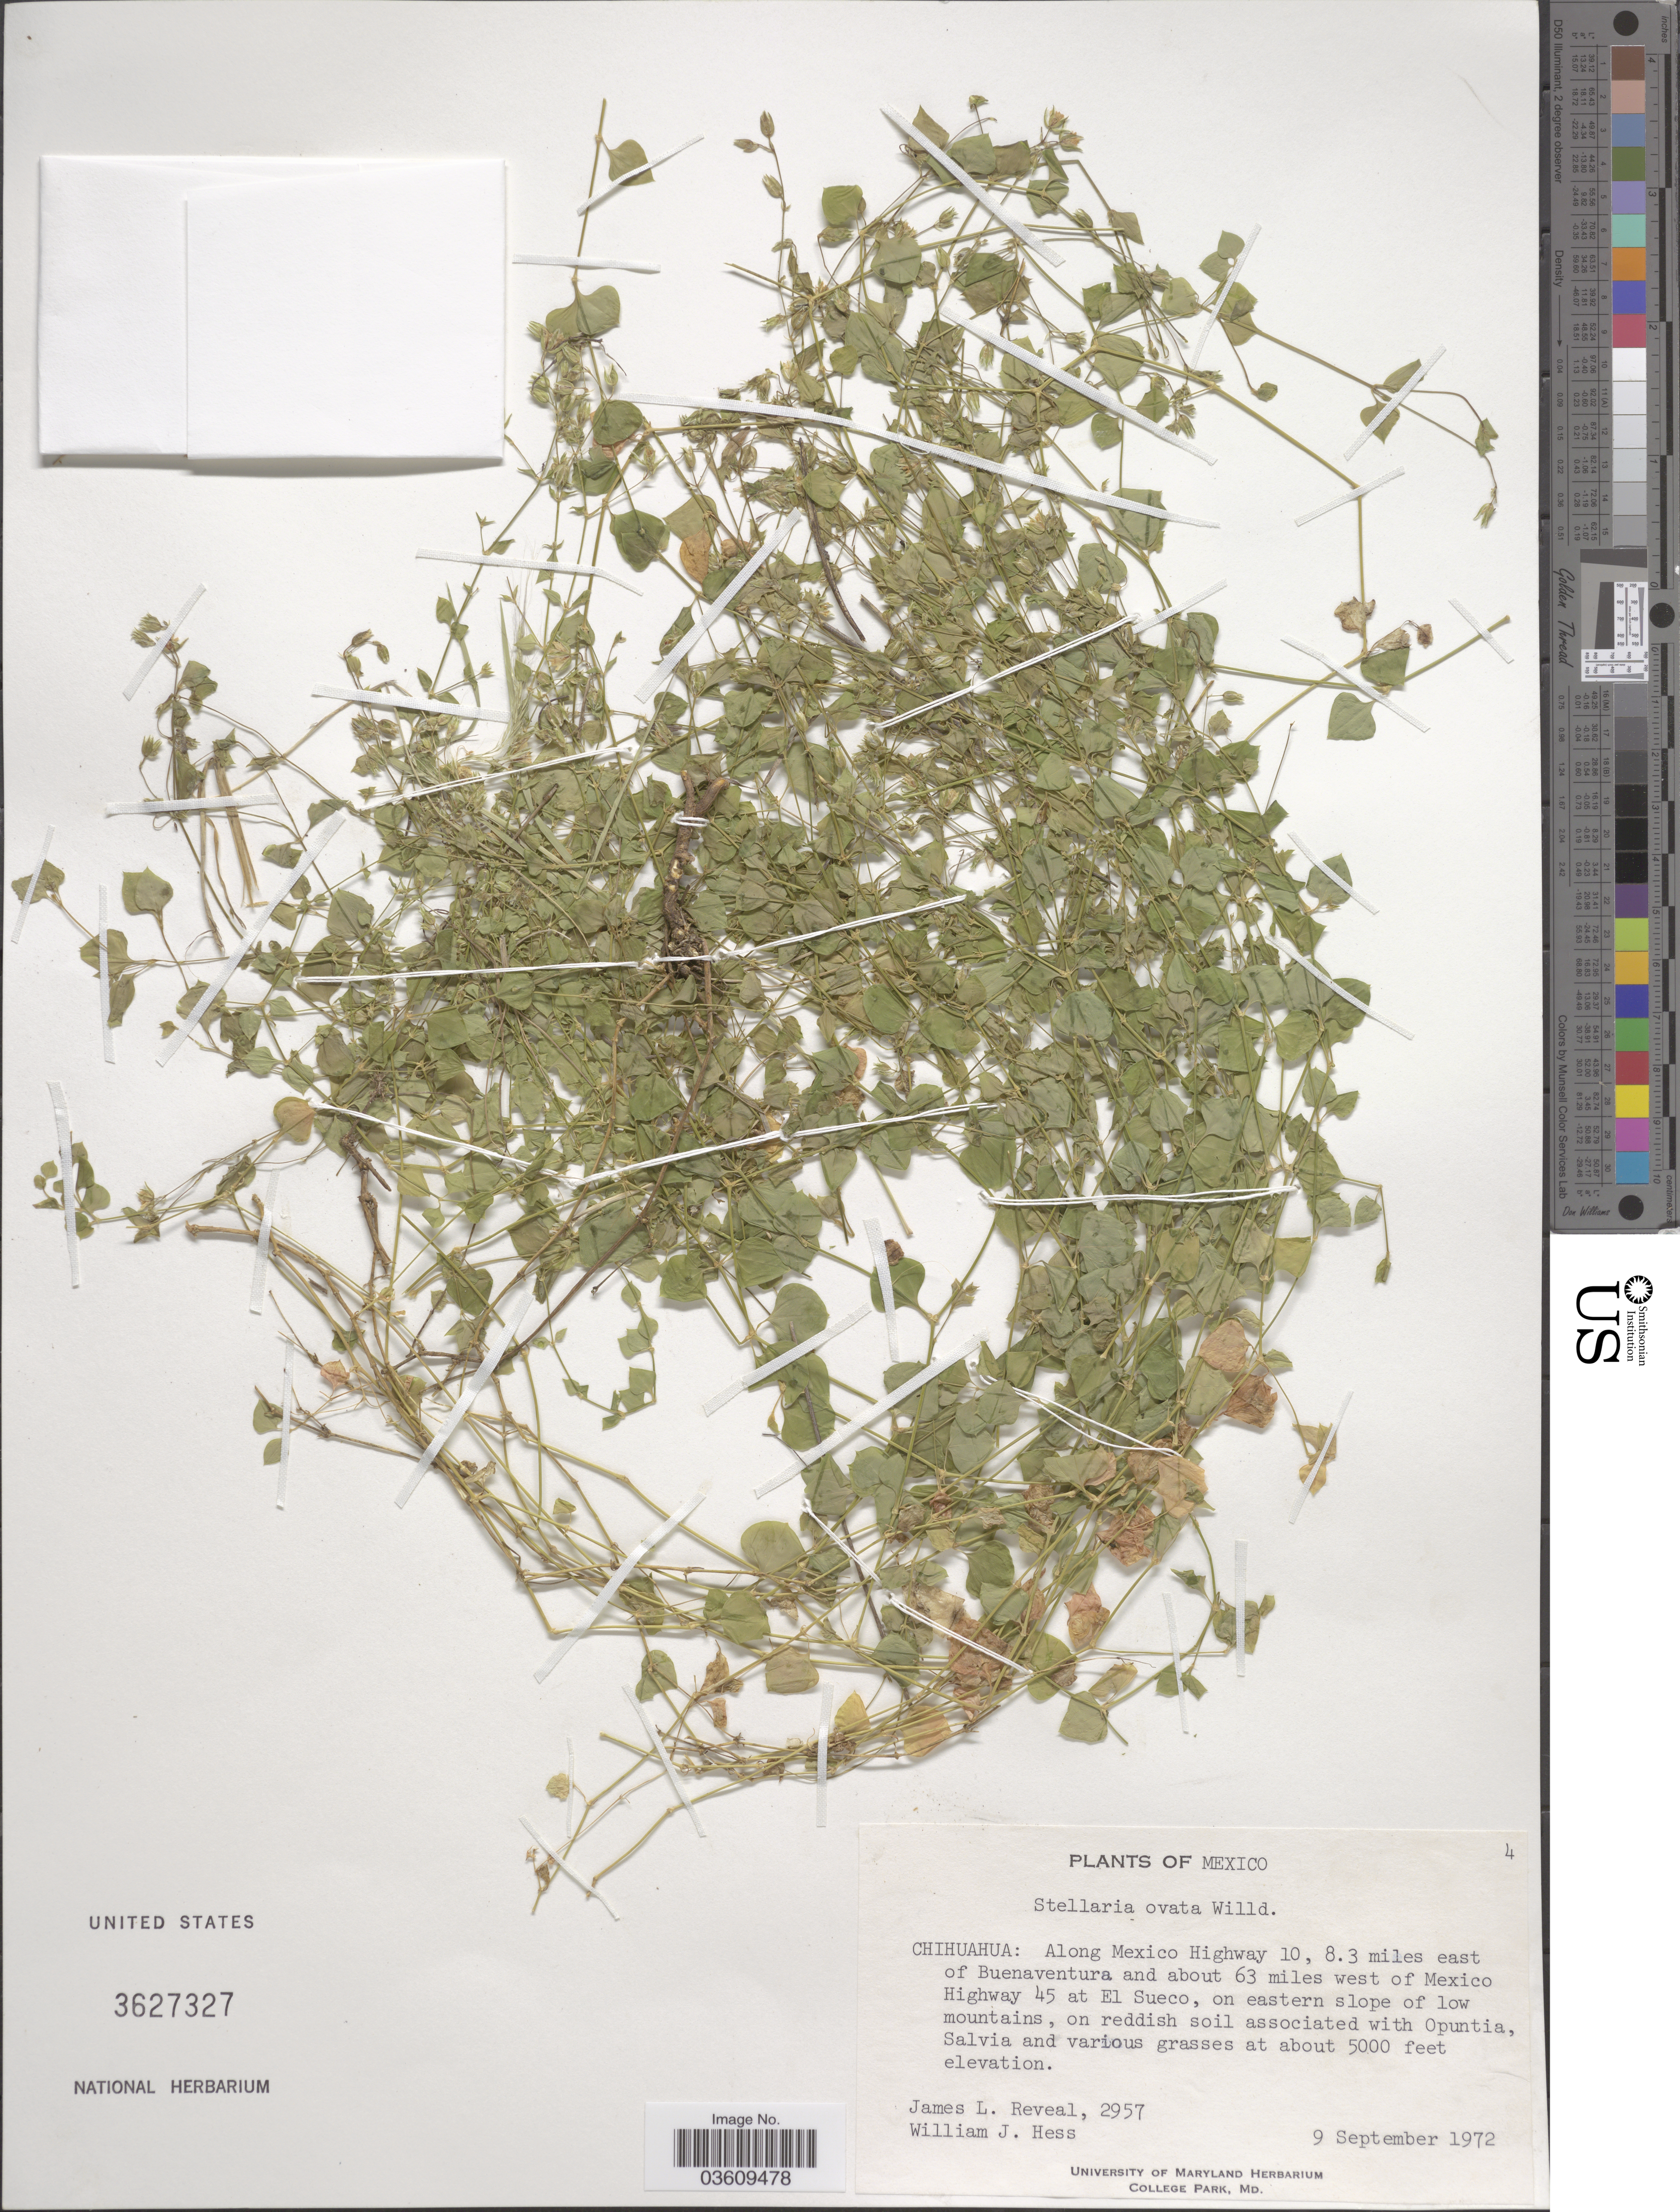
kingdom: Plantae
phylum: Tracheophyta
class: Magnoliopsida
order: Caryophyllales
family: Caryophyllaceae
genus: Stellaria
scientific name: Stellaria ovata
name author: Willd.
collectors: J. L. Reveal & W. Hess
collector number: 2957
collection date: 1972-09-09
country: Mexico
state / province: Chihuahua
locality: Along Mexico Highway 10, 8.3 miles east of Buenaventura and about 63 miles west of Mexico Highway 45 at El Sueco, on eastern slope of low mountains.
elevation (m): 1524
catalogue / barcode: US 3627327